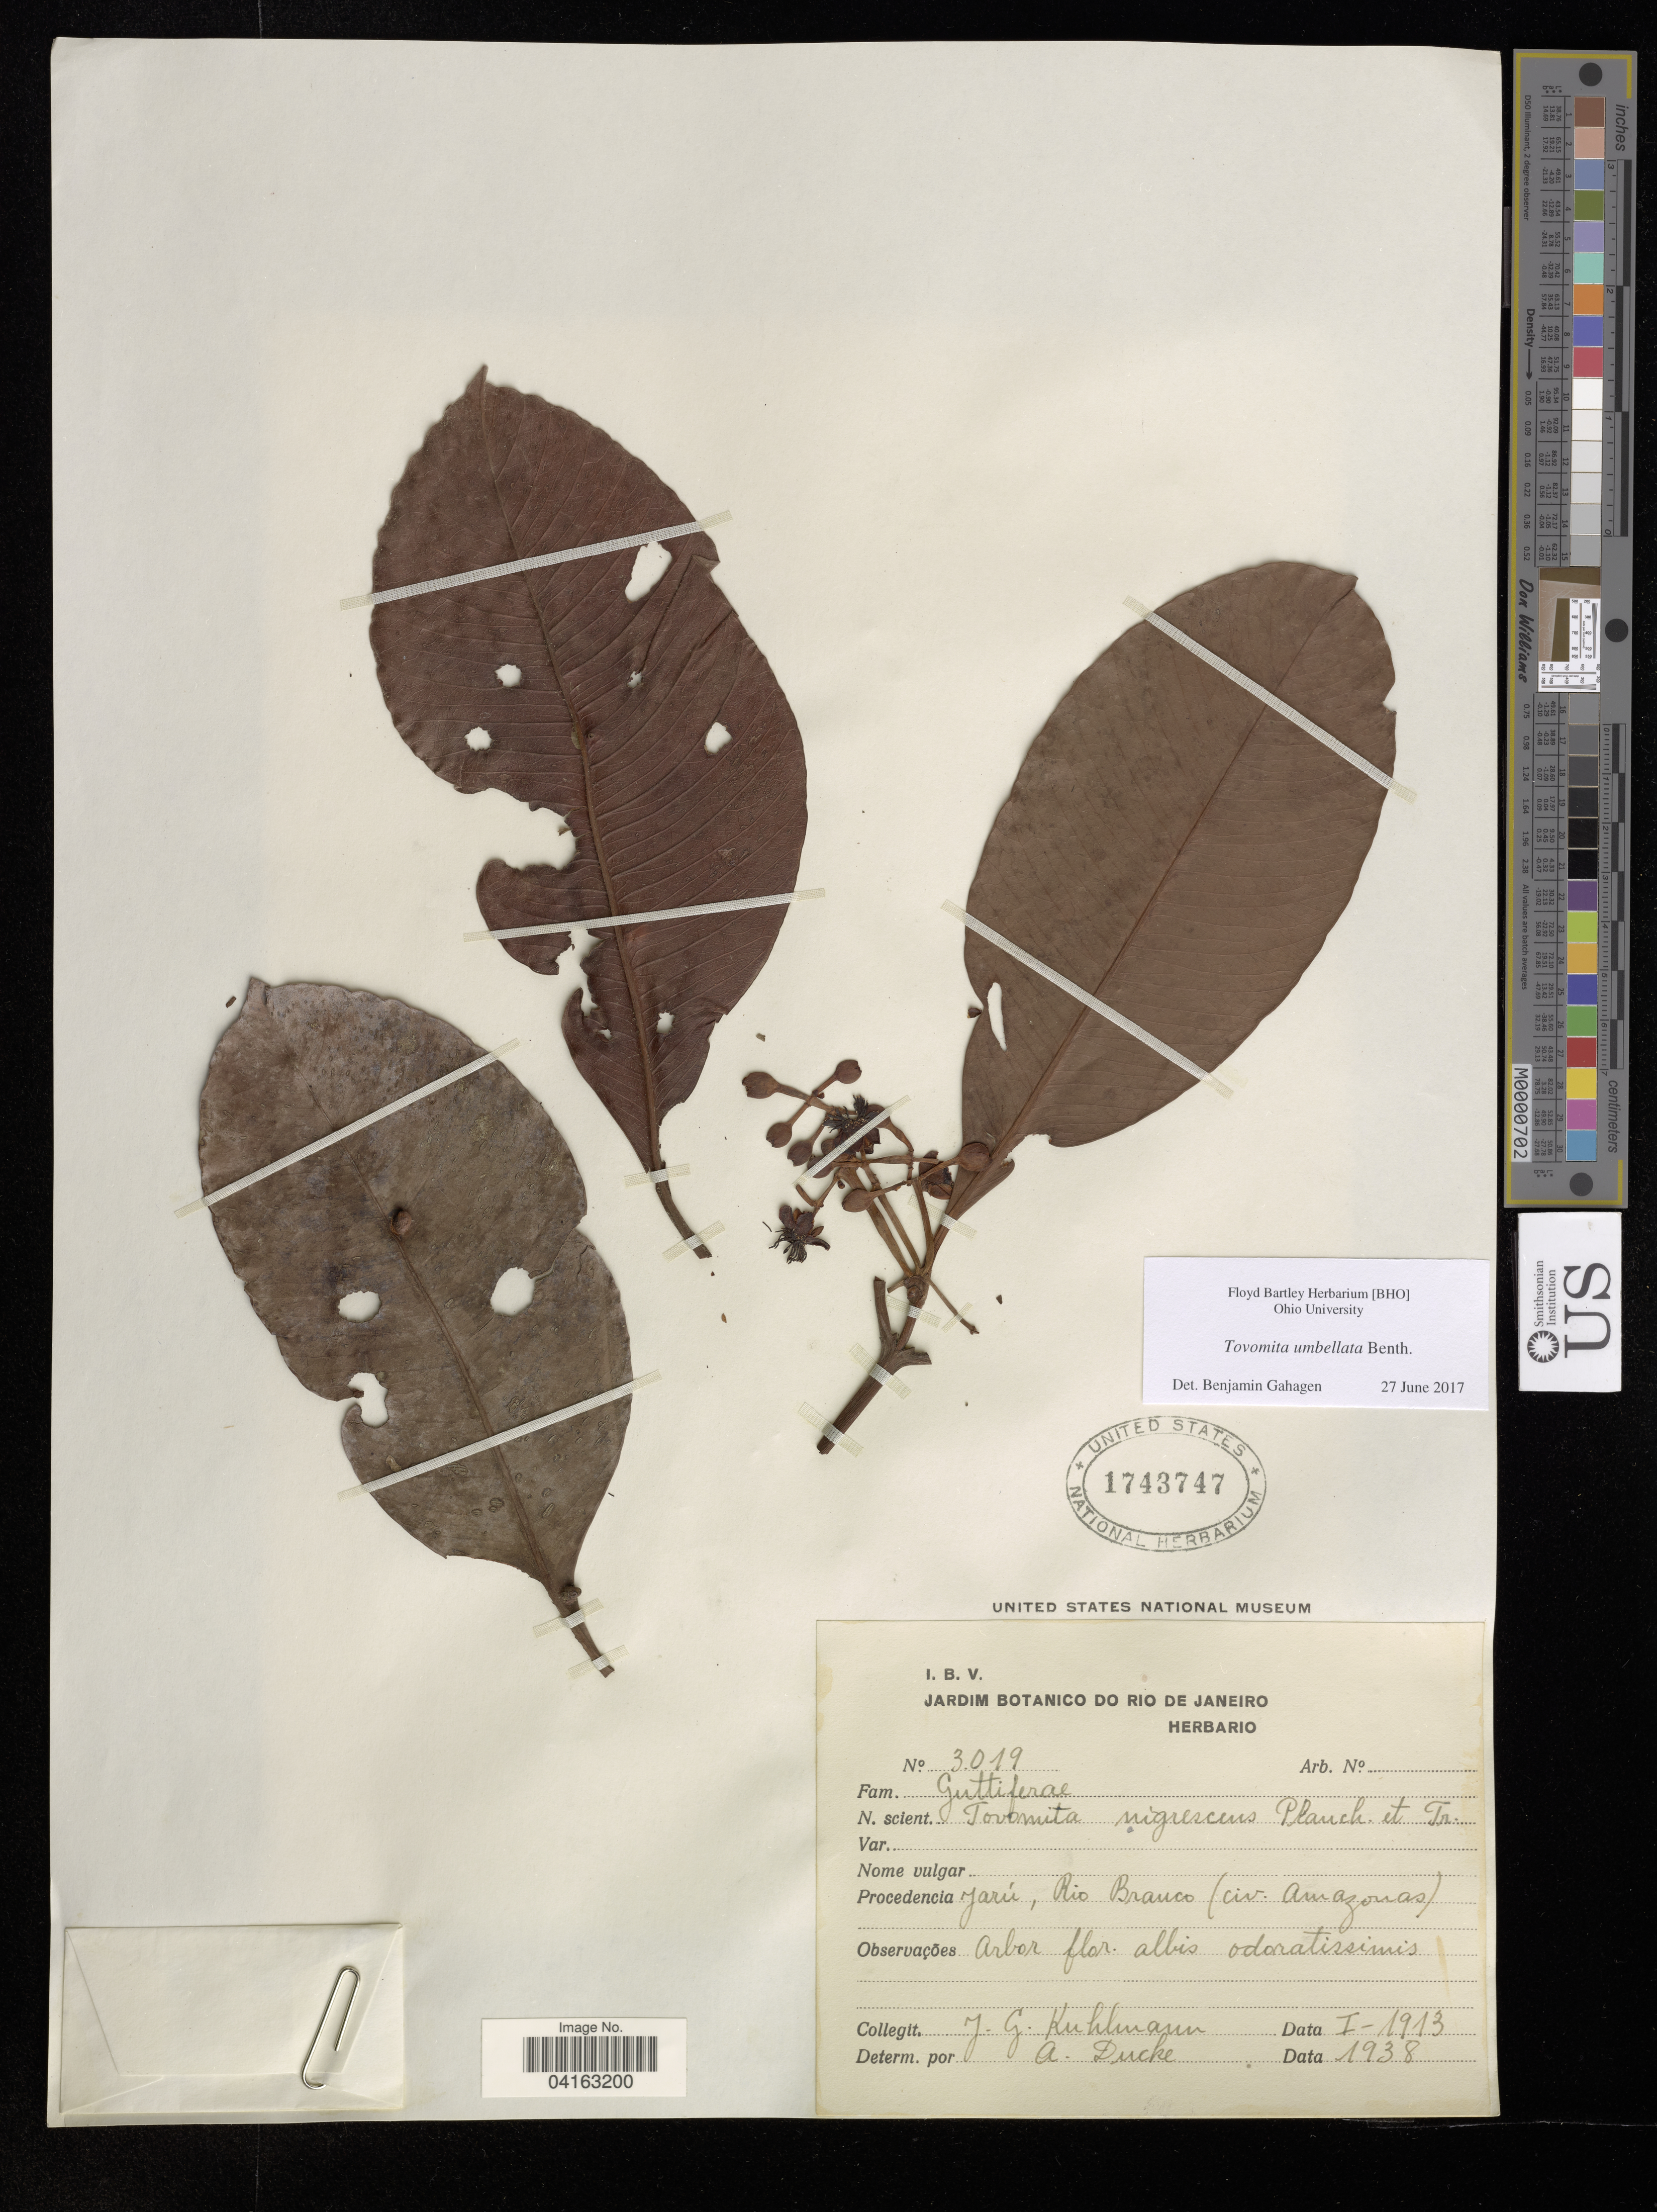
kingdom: Plantae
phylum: Tracheophyta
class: Magnoliopsida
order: Malpighiales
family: Clusiaceae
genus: Tovomita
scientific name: Tovomita umbellata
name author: Benth.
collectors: J. G. Kuhlmann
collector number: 3019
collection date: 1913-01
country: Brazil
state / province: Amazonas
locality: Procedencia Jarú, Rio Branco (civ. Amazonas).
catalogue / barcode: US 1743747